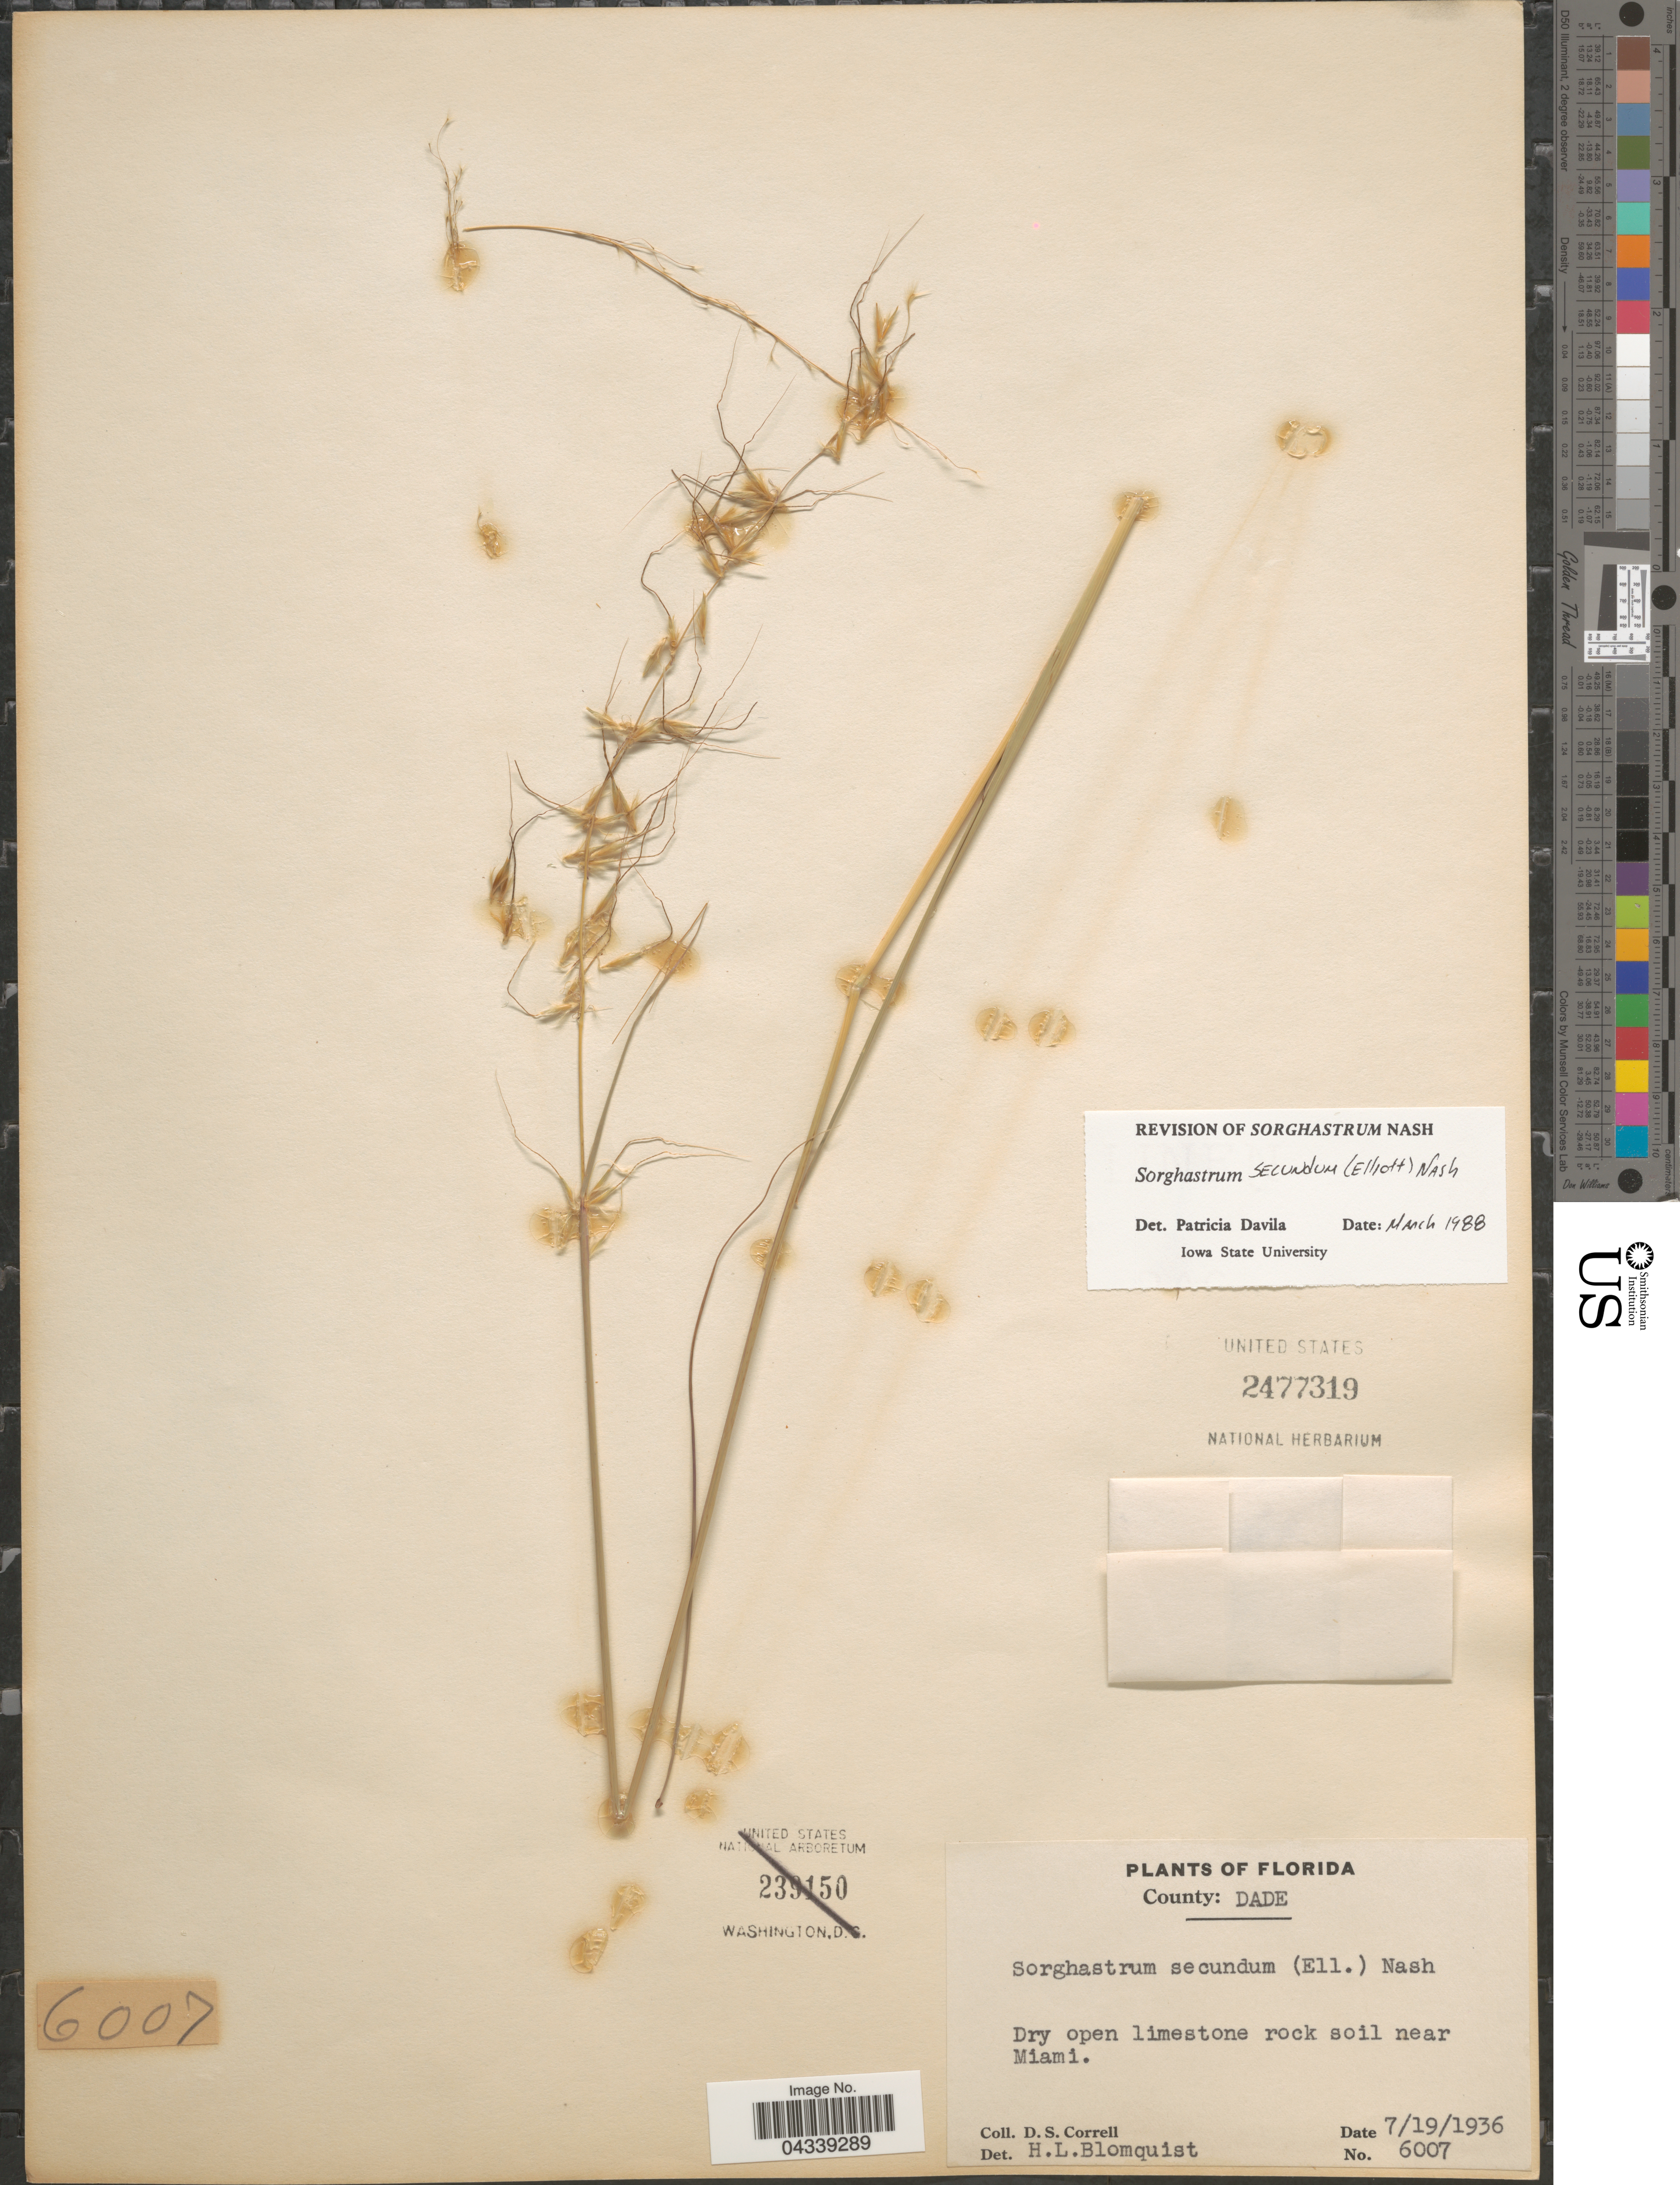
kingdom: Plantae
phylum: Tracheophyta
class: Liliopsida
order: Poales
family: Poaceae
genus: Sorghastrum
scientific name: Sorghastrum secundum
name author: (Elliott) Nash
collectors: D. S. Correll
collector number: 6007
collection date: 1936-07-19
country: United States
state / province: Florida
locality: County: Dade. Dry open limestone rock soil near Miami.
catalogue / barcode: US 2477319